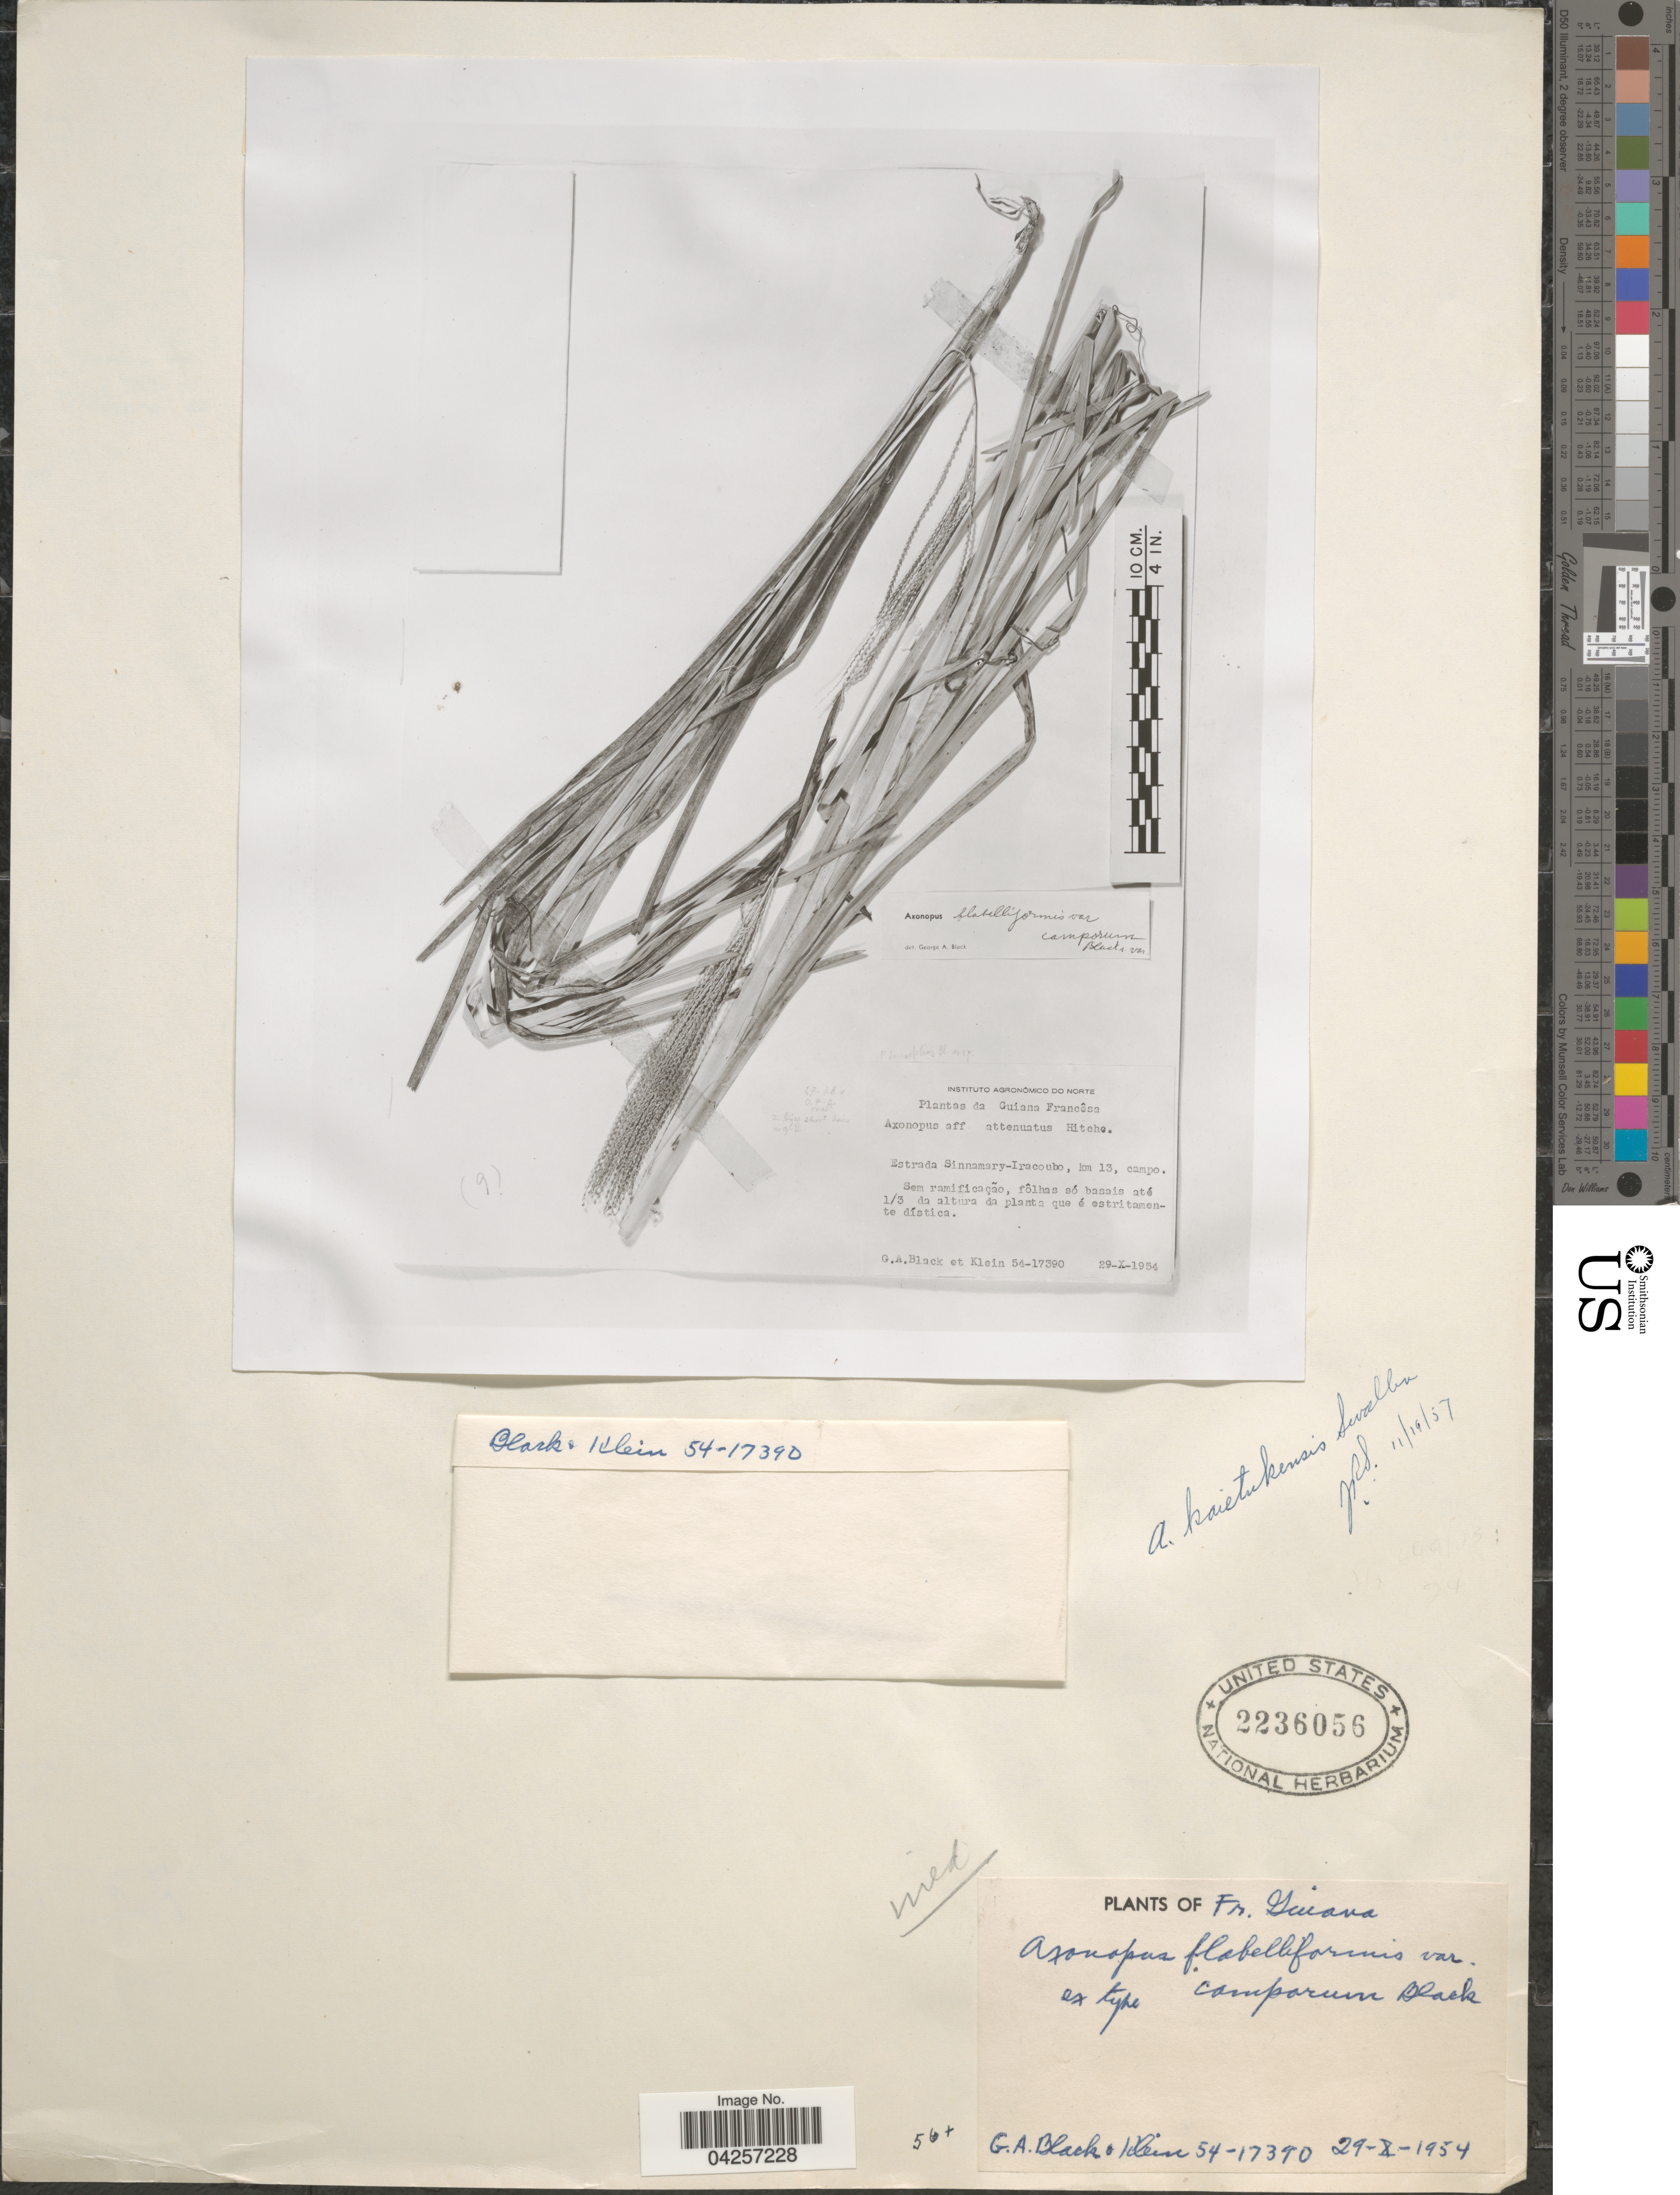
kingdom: Plantae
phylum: Tracheophyta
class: Liliopsida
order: Poales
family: Poaceae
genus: Axonopus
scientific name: Axonopus flabelliformis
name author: Swallen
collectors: G. A. Black & Klein, --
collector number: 54-17390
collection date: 1954-10-29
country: French Guiana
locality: Guiana Francêsa. Estrada Sinnamary-Iracoubo, km 13, campo.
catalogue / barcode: US 2236056